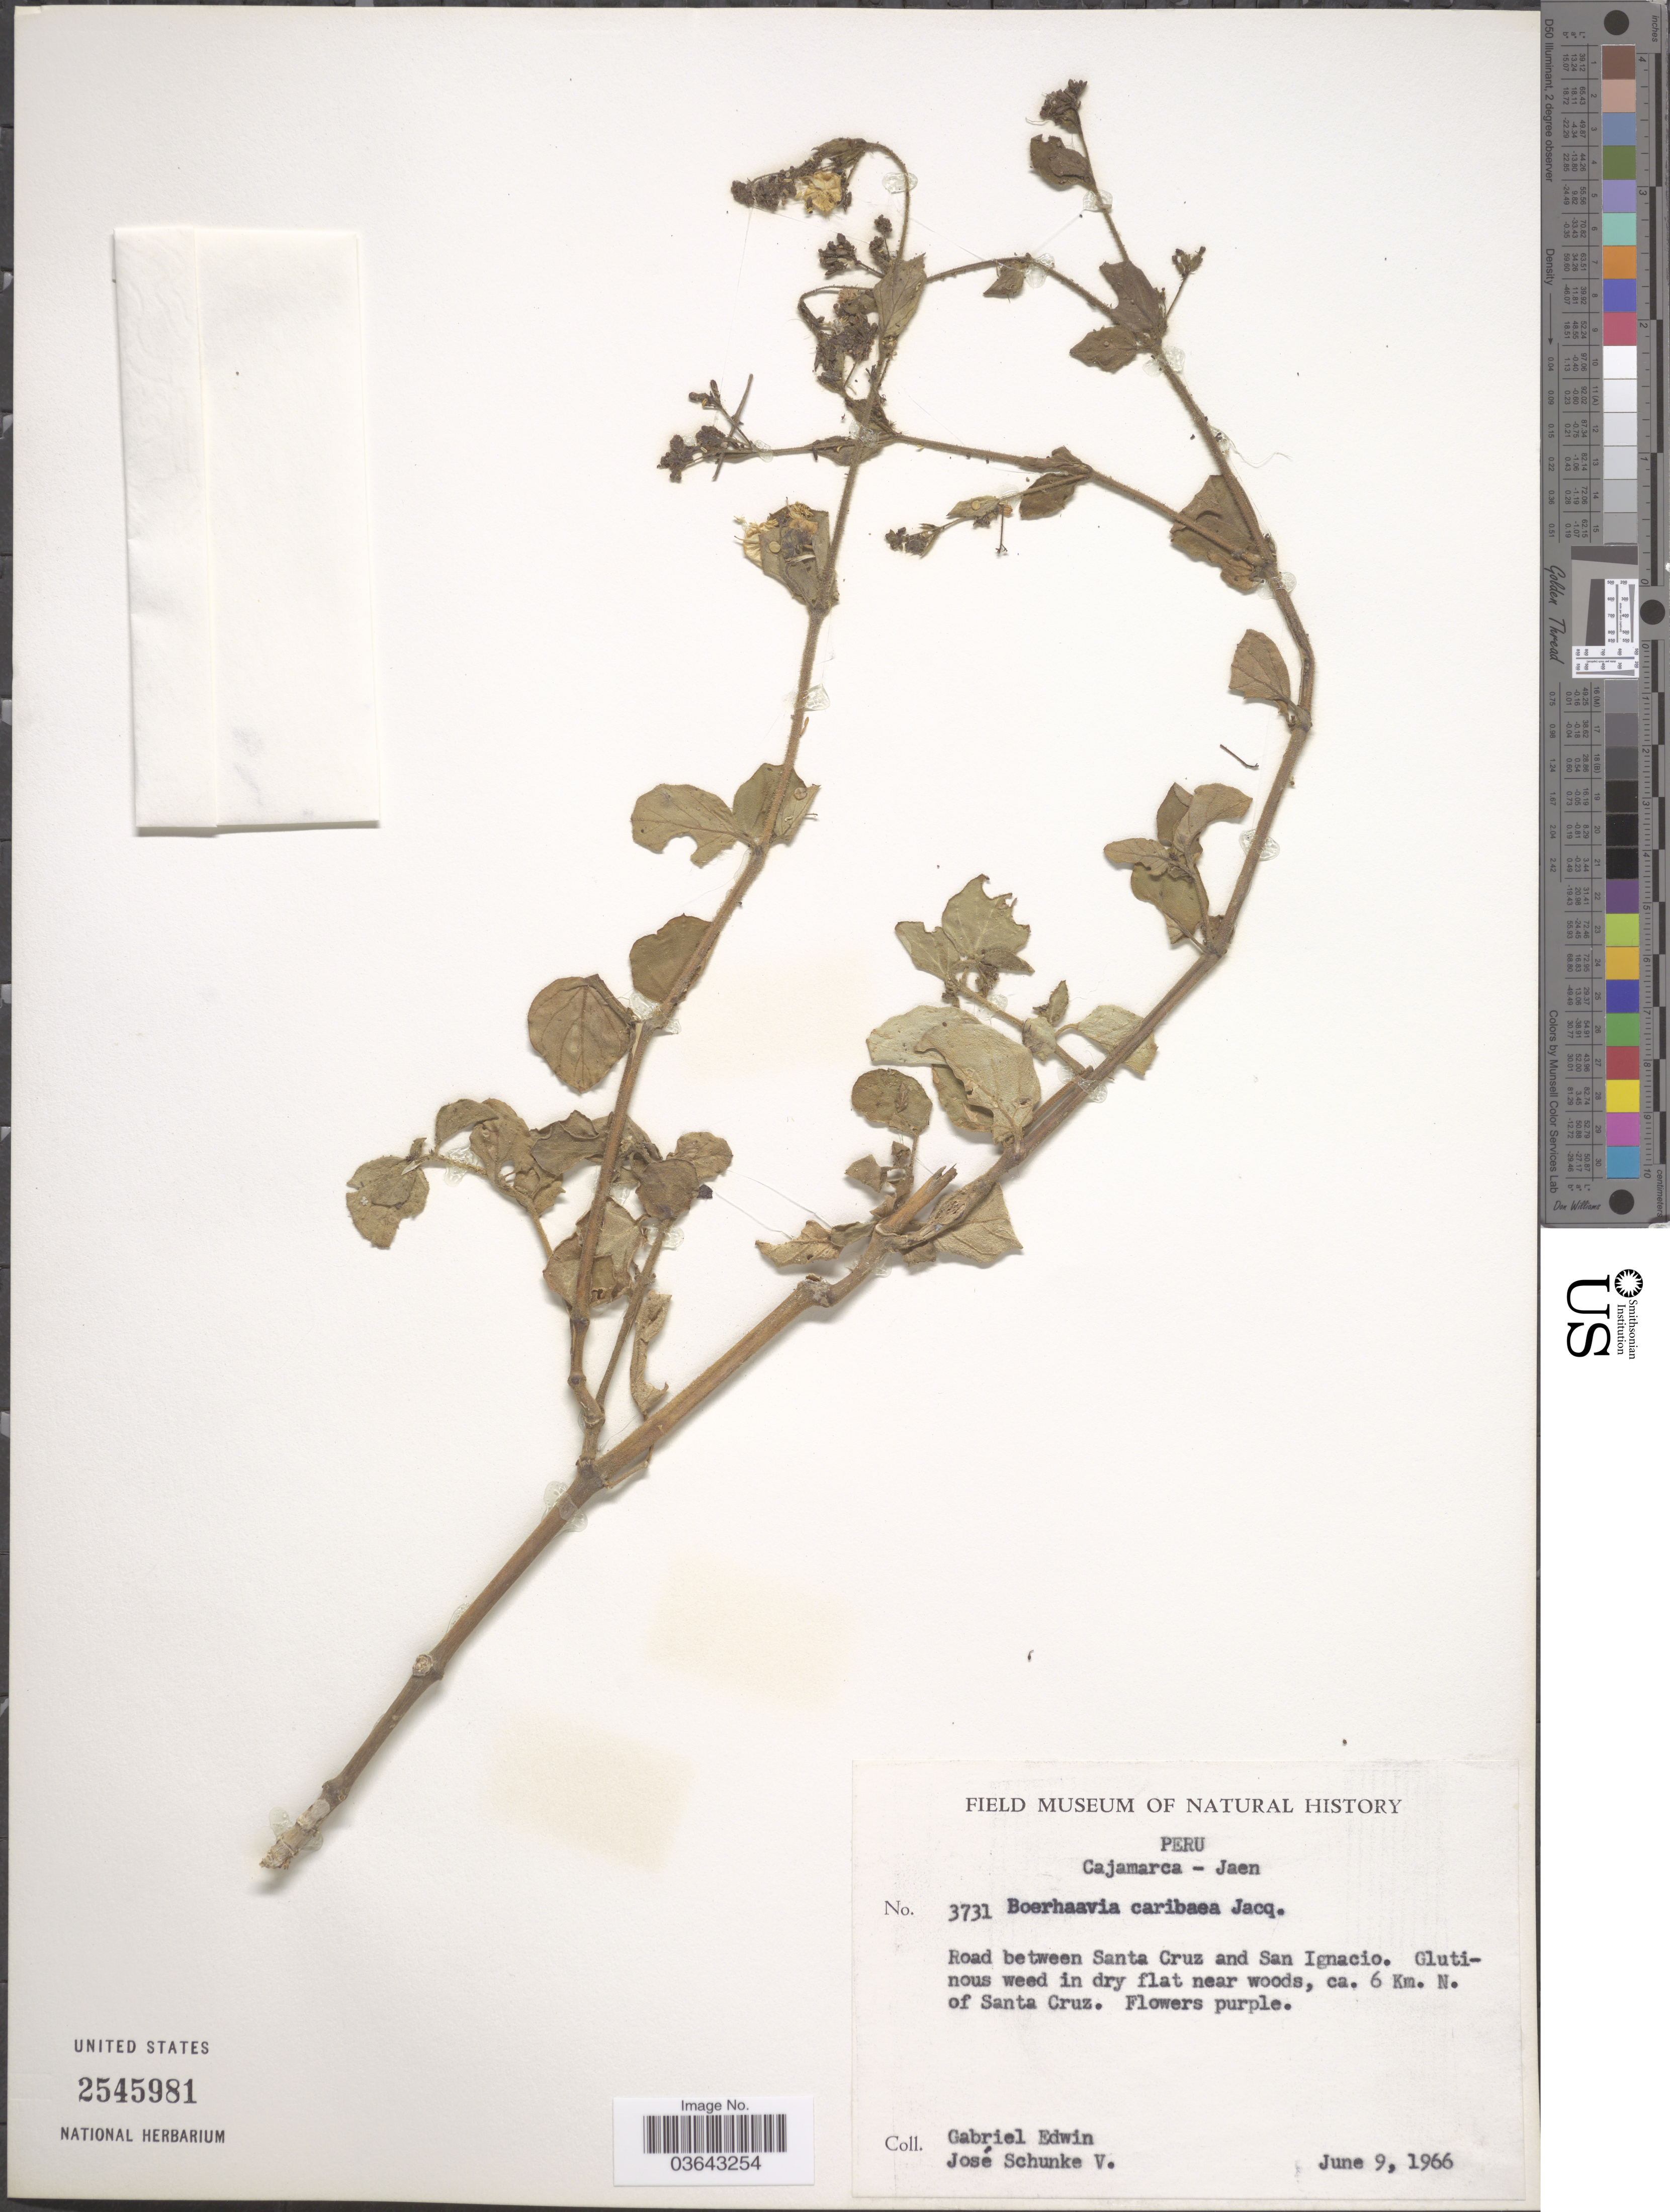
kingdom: Plantae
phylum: Tracheophyta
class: Magnoliopsida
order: Caryophyllales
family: Nyctaginaceae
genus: Boerhavia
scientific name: Boerhavia diffusa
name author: L.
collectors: G. Edwin & J. Schunke Vigo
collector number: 3731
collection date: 1966-06-09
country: Peru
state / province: Cajamarca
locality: Cajamarca-Jaen. Road between Santa Cruz and San Ignacio. Ca. 6 Km. N. of Santa Cruz.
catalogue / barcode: US 2545981